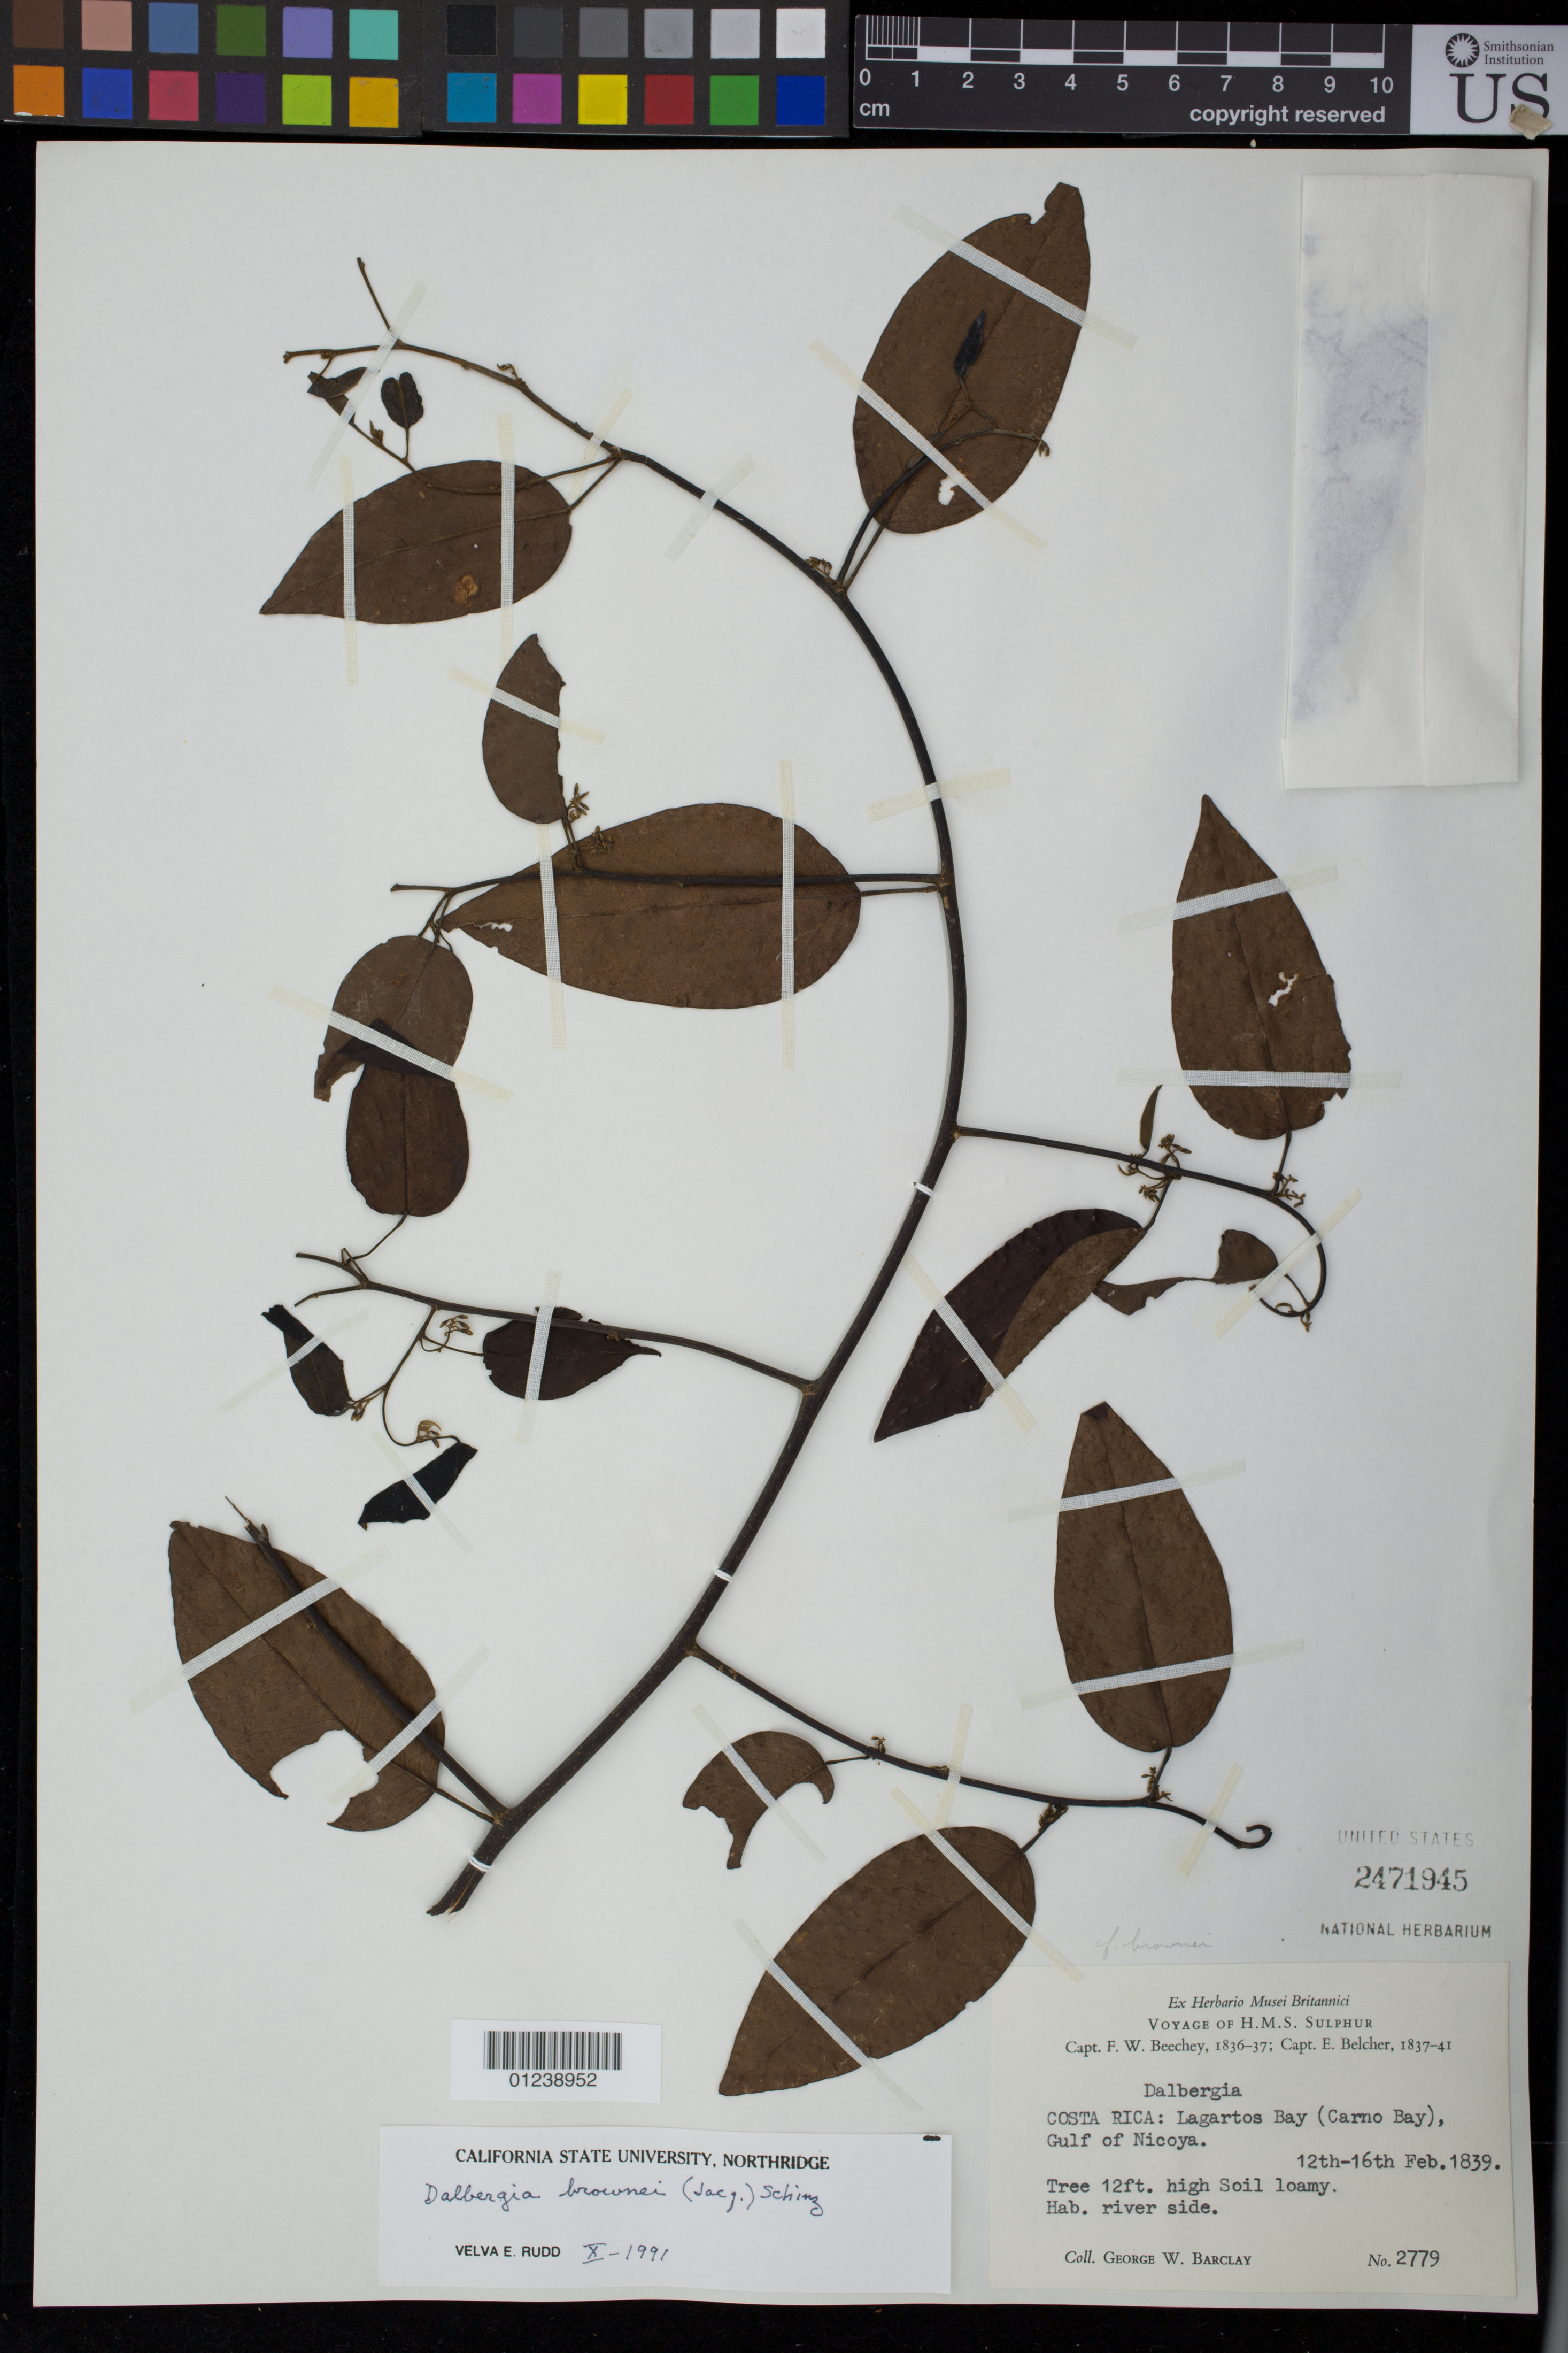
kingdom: Plantae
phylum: Tracheophyta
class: Magnoliopsida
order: Fabales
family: Fabaceae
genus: Dalbergia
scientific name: Dalbergia brownei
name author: (Jacq.) Schinz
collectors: G. W. Barclay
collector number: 2779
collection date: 1839-02-12/1839-02-16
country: Costa Rica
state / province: Guanacaste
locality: Lagartos Bay (Carno Bay), Gulf of Nicoya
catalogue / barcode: US 2471945